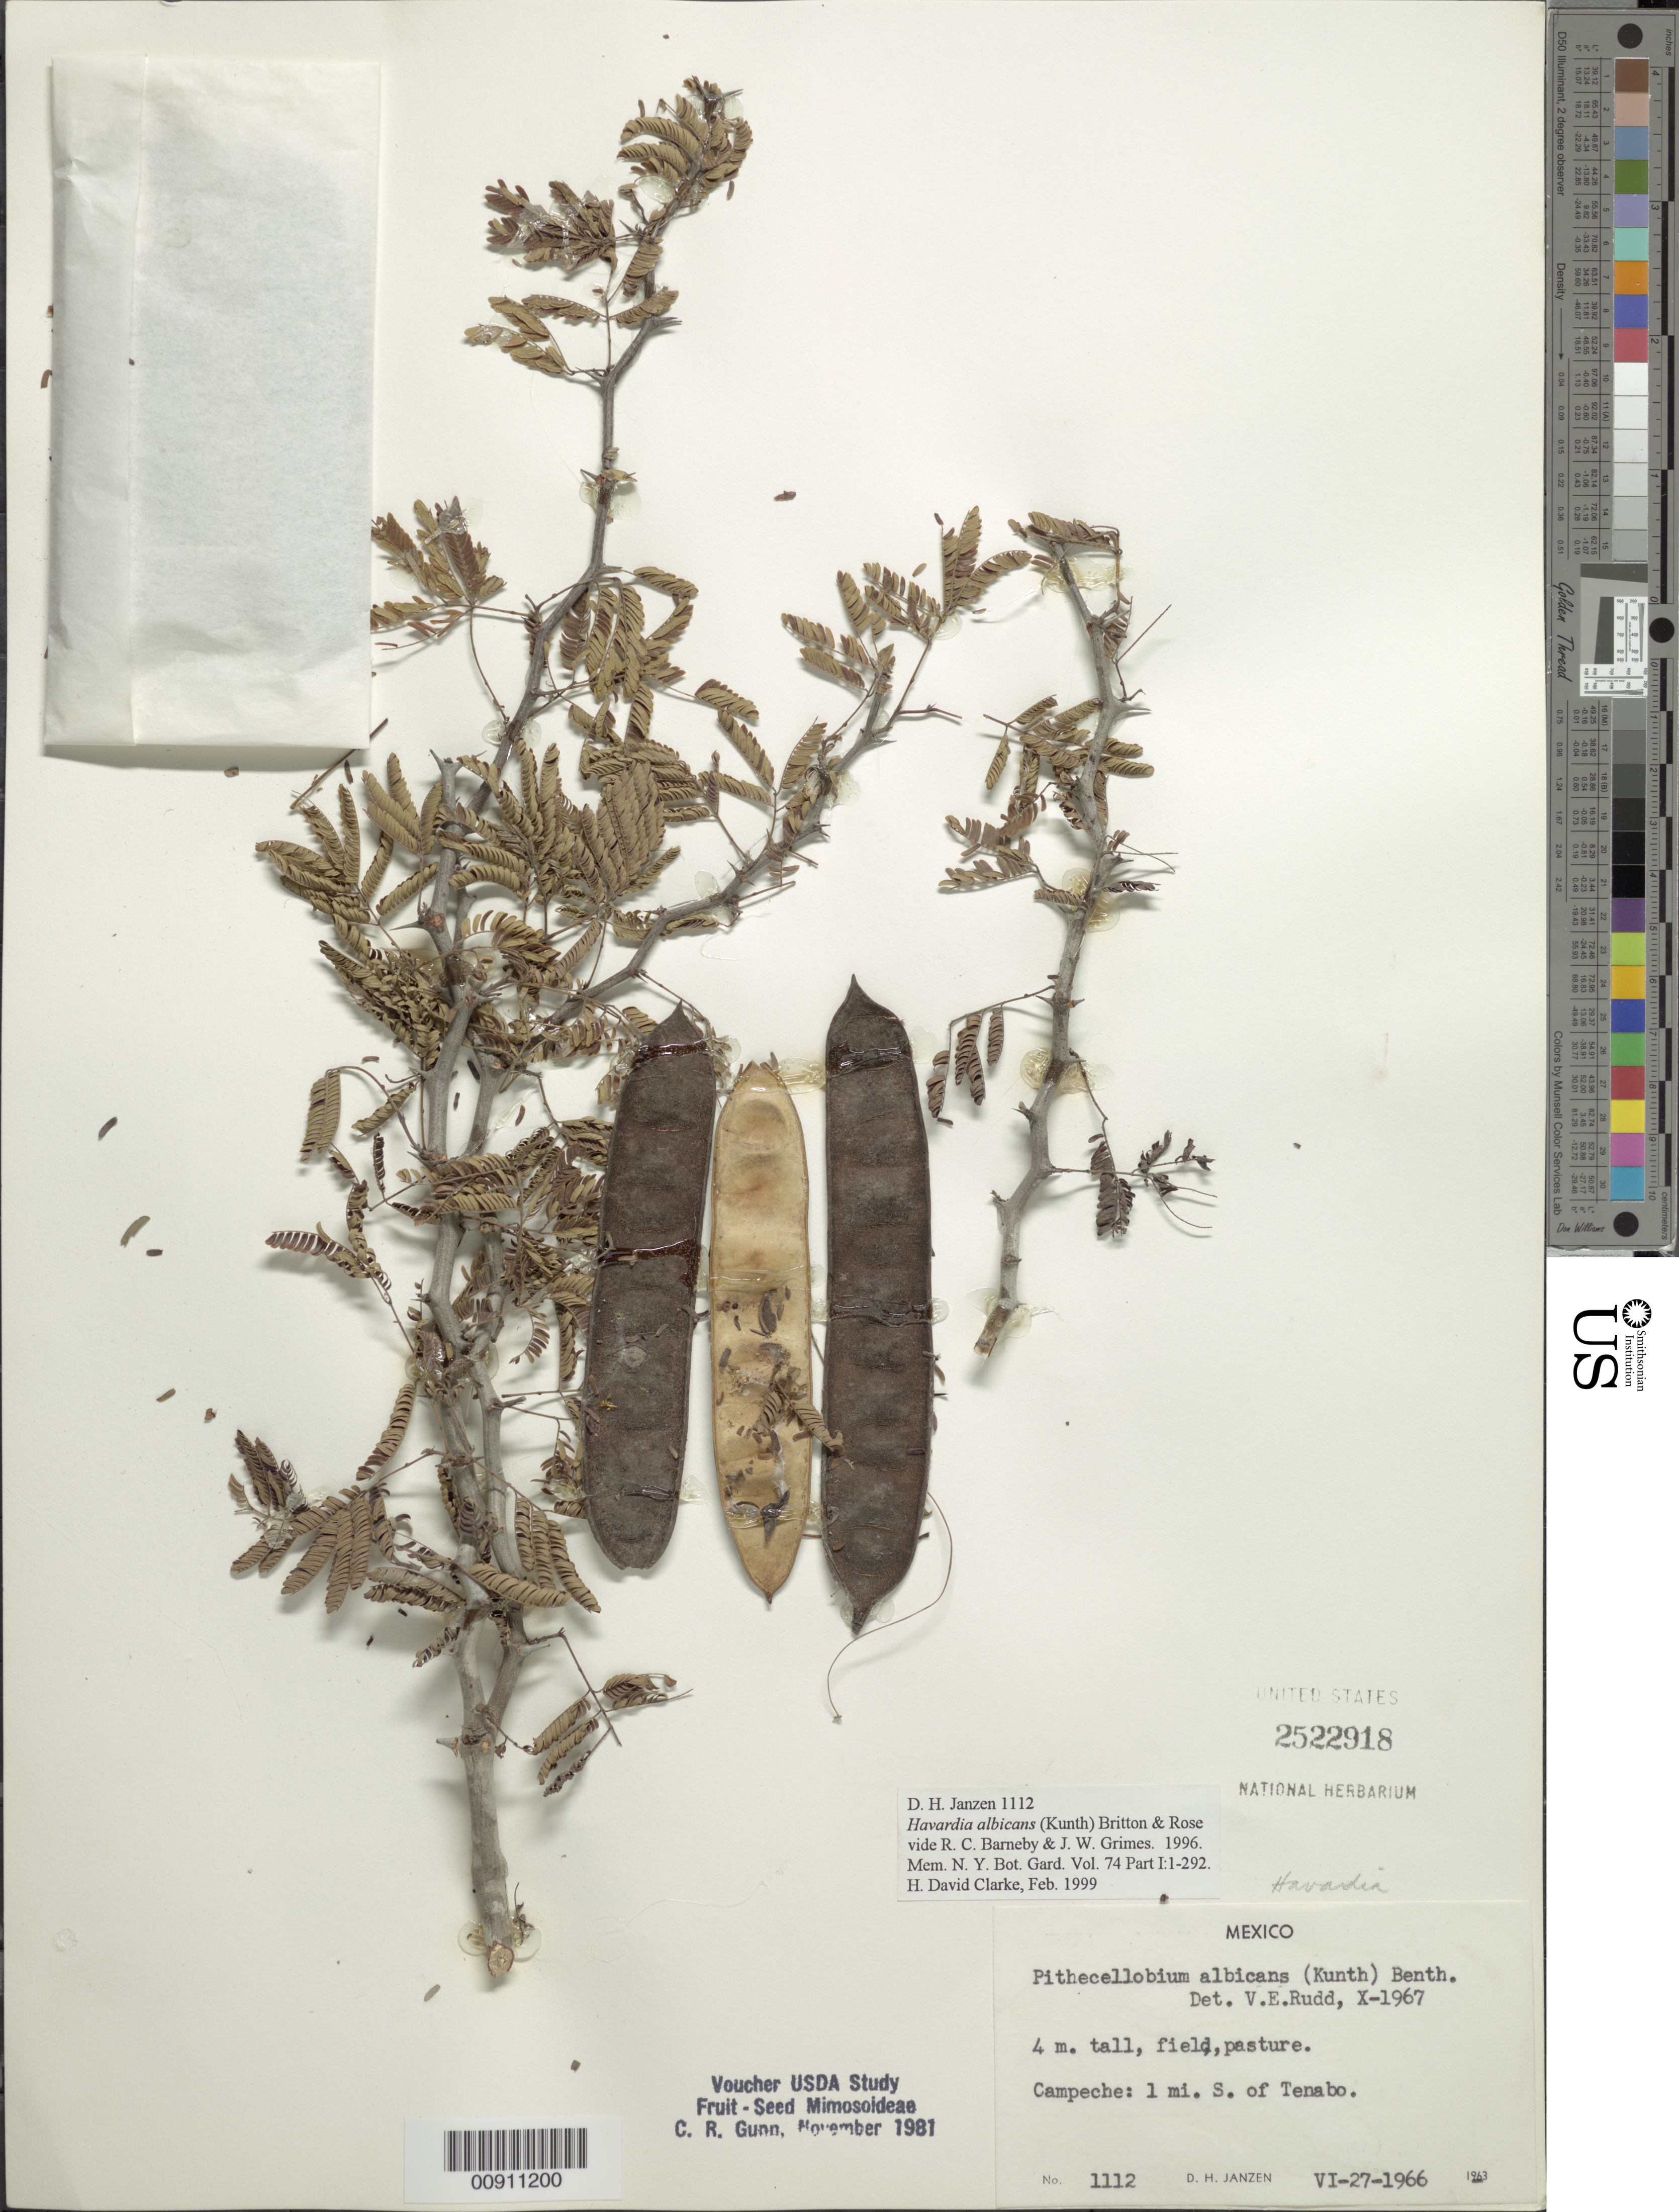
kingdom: Plantae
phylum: Tracheophyta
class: Magnoliopsida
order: Fabales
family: Fabaceae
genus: Havardia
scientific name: Havardia albicans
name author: (Kunth) Britton & Rose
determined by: Clarke, H. D.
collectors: D. Janzen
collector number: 1112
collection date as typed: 27 Jun 1966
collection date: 1966-06-27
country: Mexico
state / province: Campeche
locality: Campeche: 1 mi. S of Tenabo.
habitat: Field, pasture.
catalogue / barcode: US 2522918